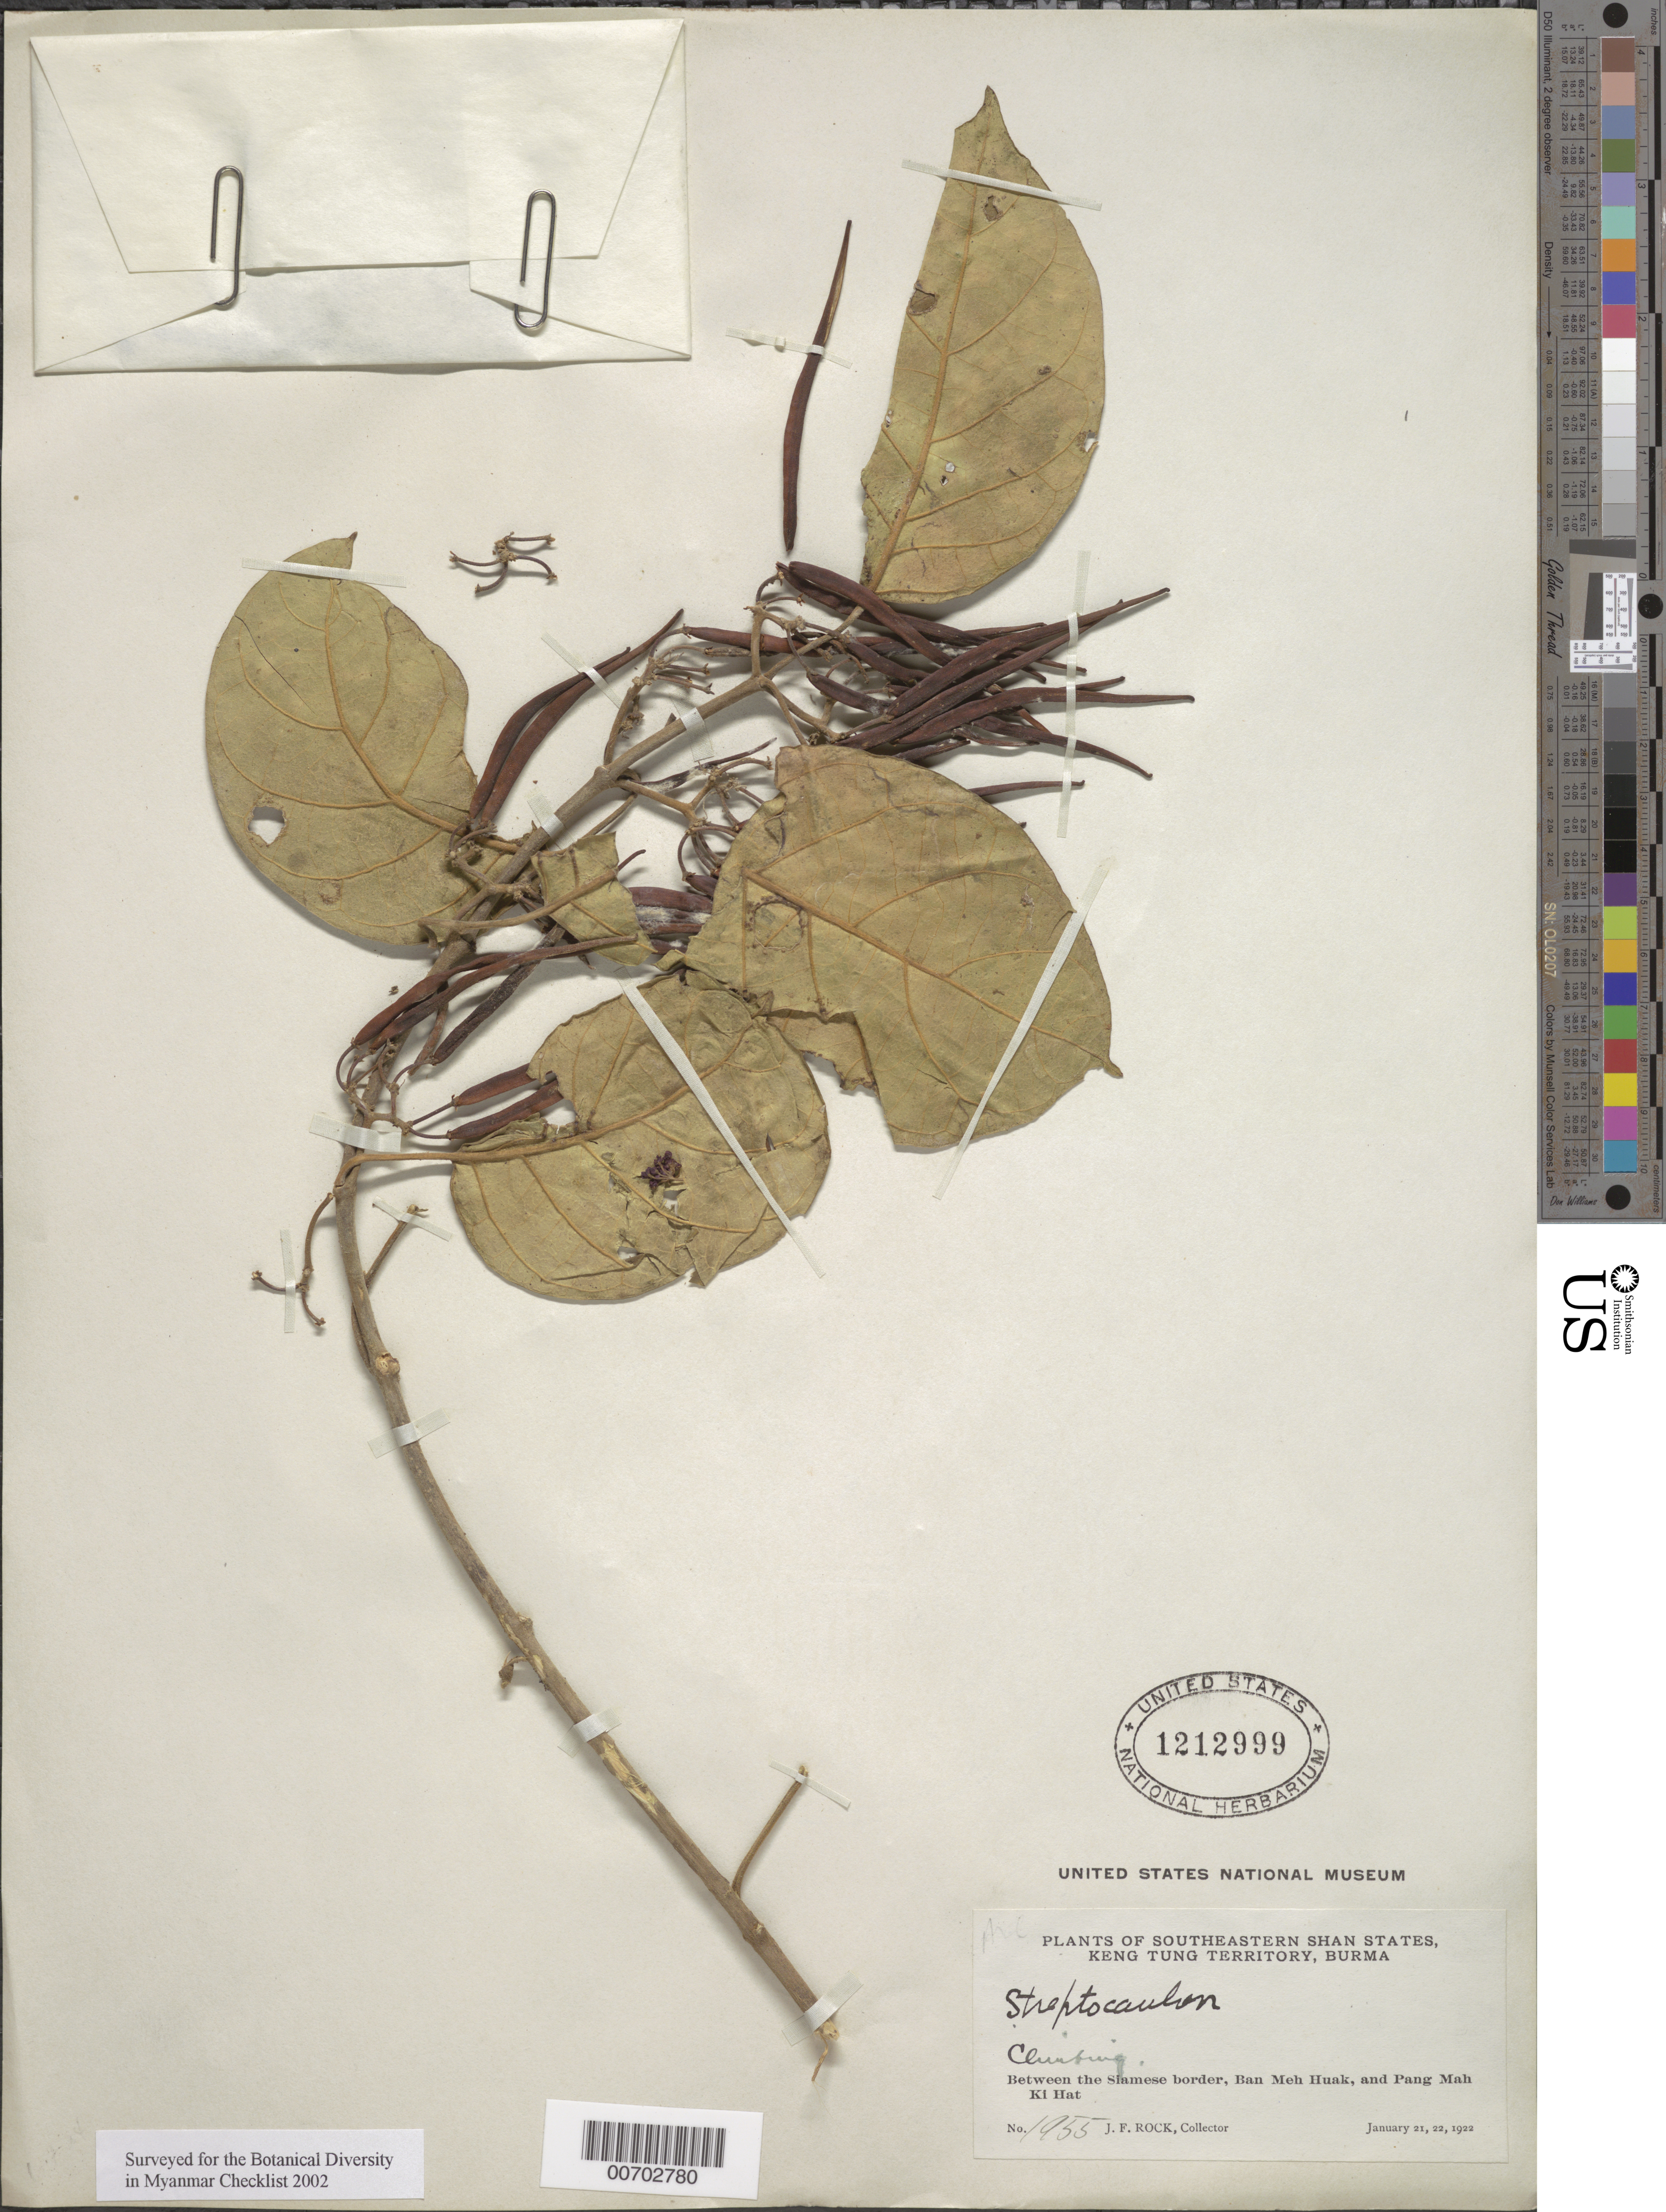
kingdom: Plantae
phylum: Tracheophyta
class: Magnoliopsida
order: Gentianales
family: Apocynaceae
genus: Streptocaulon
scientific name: Streptocaulon sp.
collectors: J. F. Rock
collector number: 1955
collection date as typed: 21 Jan 1922 to 22 Jan 1922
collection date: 1922-01-21/1922-01-22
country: Myanmar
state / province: Shan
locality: Southeastern Shan States, Keng Tung Terr., betw. Siamese border, Ban Meh Huak & Pang Mah Ki Hat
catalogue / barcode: US 1212999